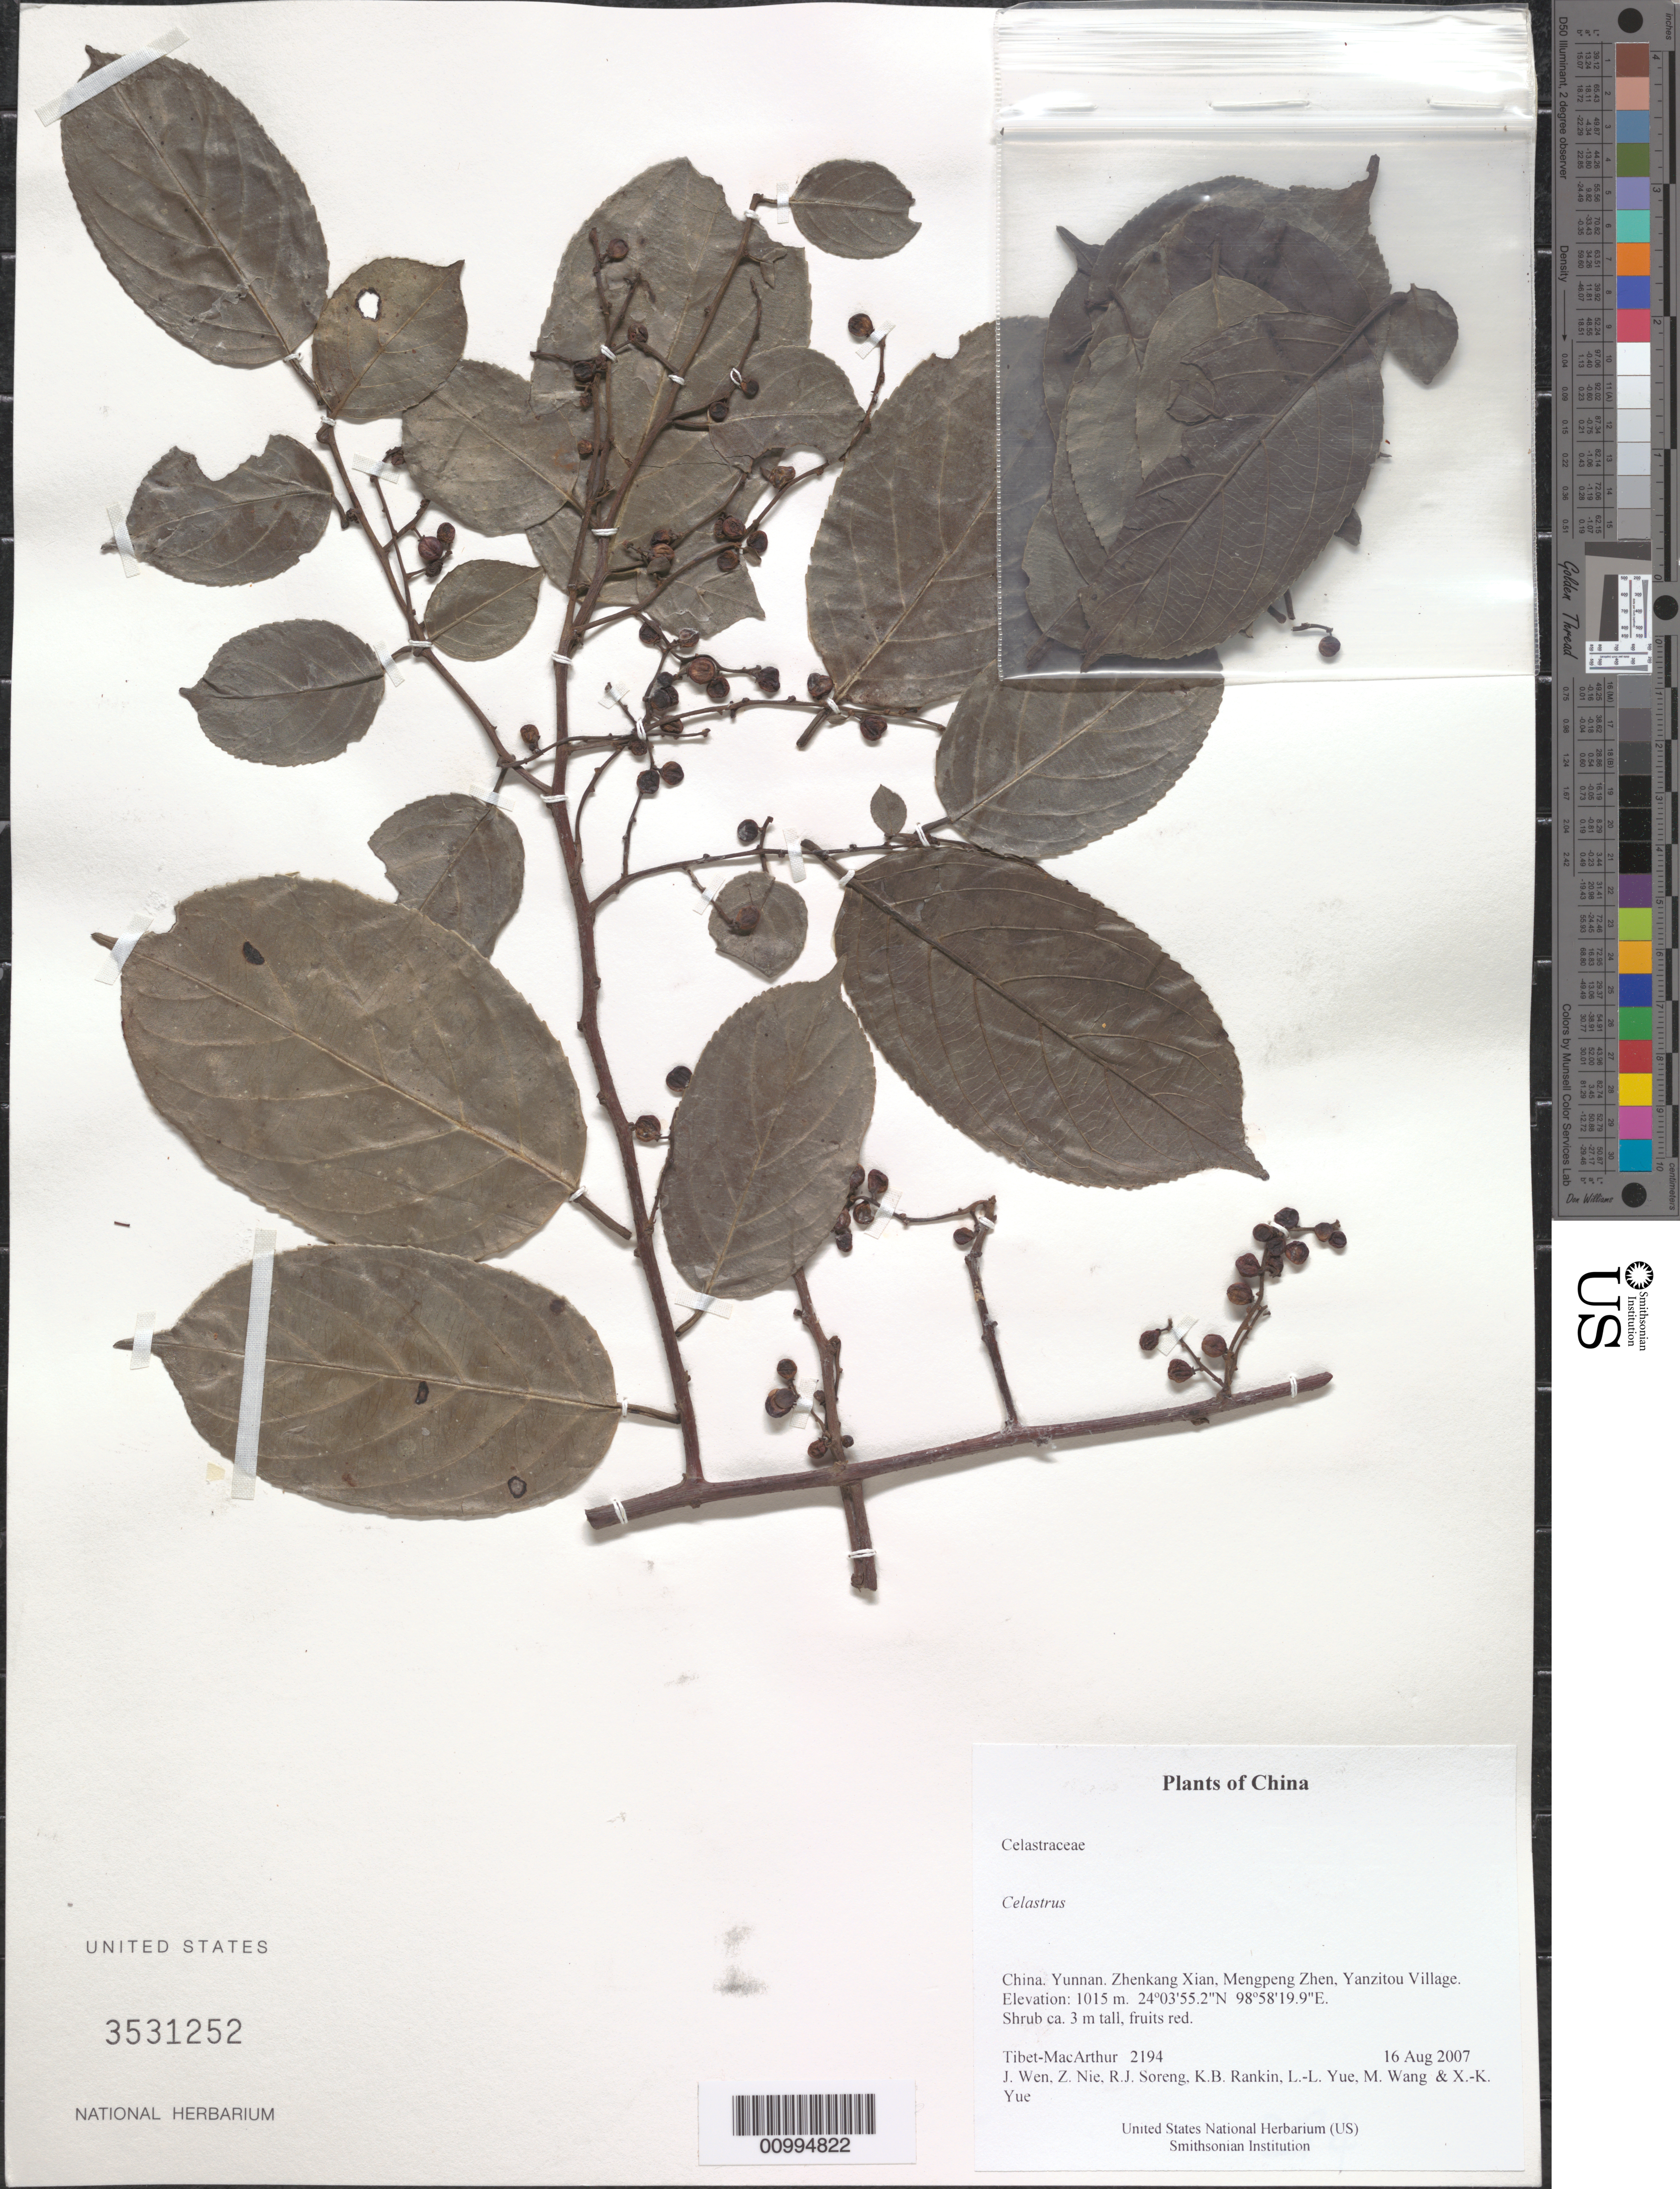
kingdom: Plantae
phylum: Tracheophyta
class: Magnoliopsida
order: Celastrales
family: Celastraceae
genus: Celastrus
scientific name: Celastrus sp.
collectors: Tibet-MacArthur, J. Wen, Z. Nie, R. J. Soreng, K. Rankin, L. Yue, M. Wang & X. Yue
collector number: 2194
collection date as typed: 16 Aug 2007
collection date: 2007-08-16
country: China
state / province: Yunnan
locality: Zhenkang Xian, Mengpeng Zhen, Yanzitou Village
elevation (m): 1015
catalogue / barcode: US 3531252